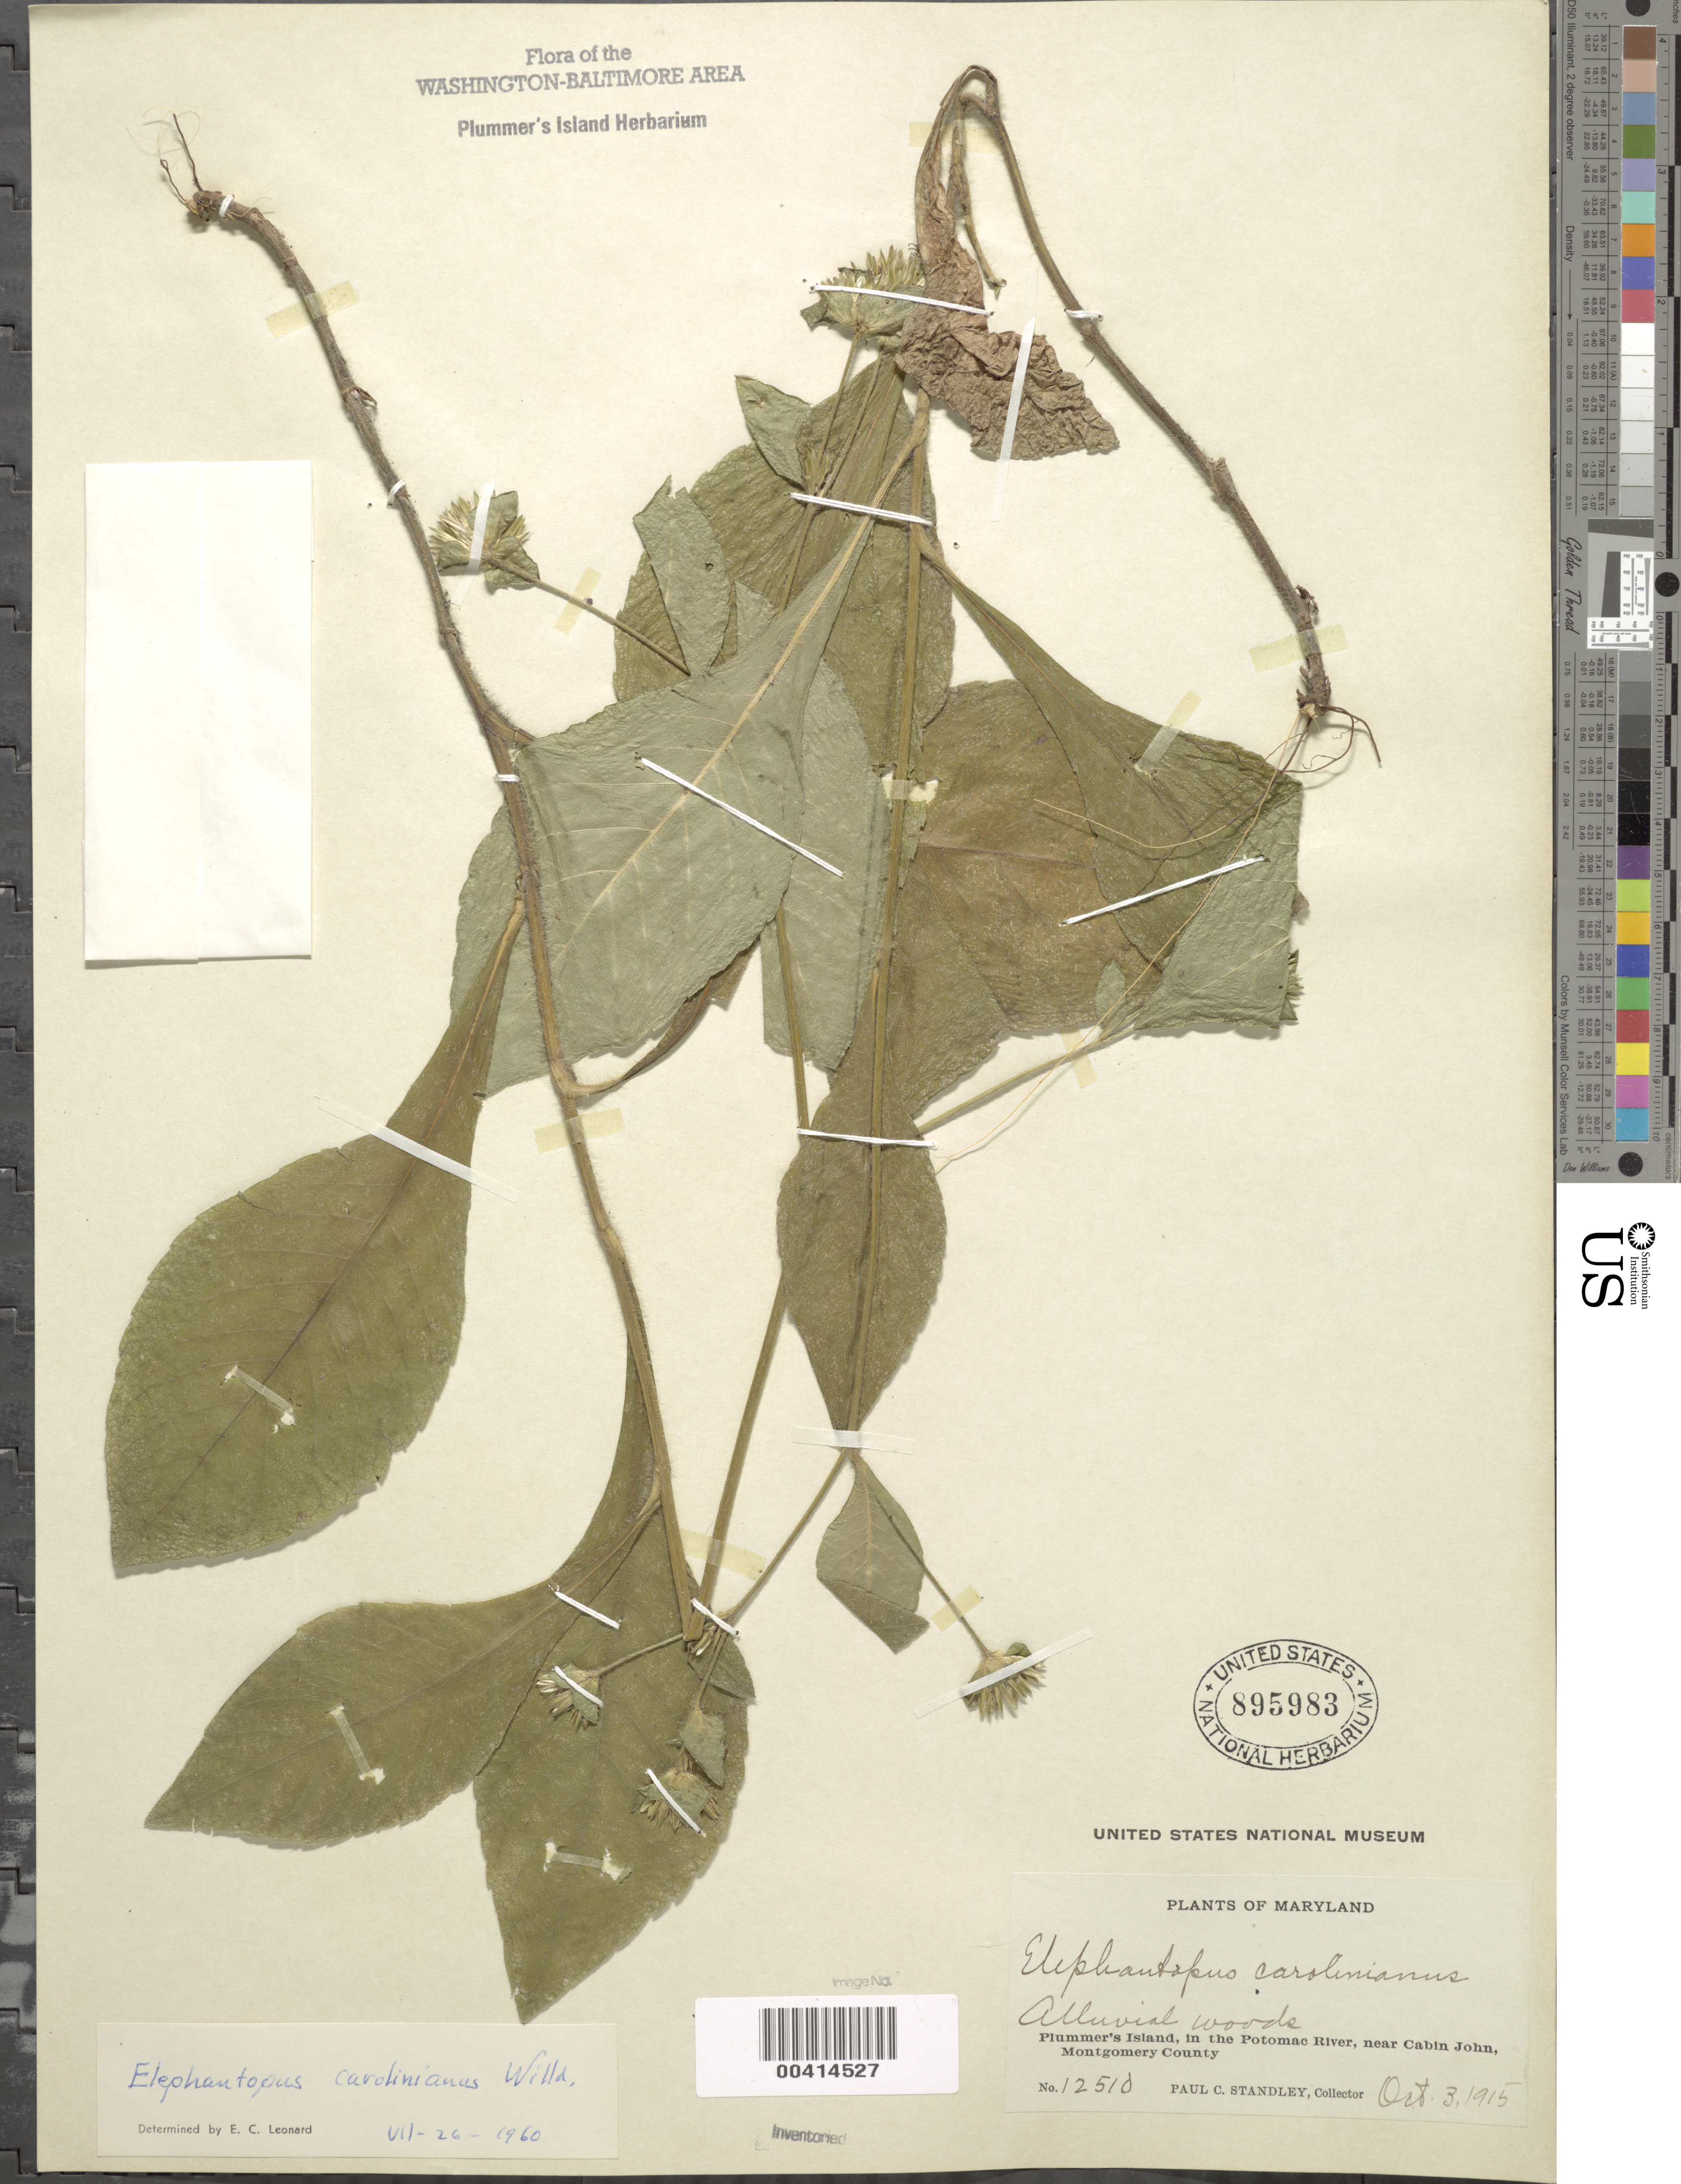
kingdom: Plantae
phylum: Tracheophyta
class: Magnoliopsida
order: Asterales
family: Asteraceae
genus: Elephantopus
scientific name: Elephantopus carolinianus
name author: Raeusch.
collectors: P. C. Standley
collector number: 12510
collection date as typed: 03 Oct 1915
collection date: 1915-10-03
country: United States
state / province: Maryland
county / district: Montgomery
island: Plummers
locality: Plummer's Island C. & O. Canal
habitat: Alluvial woods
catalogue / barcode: US 895983